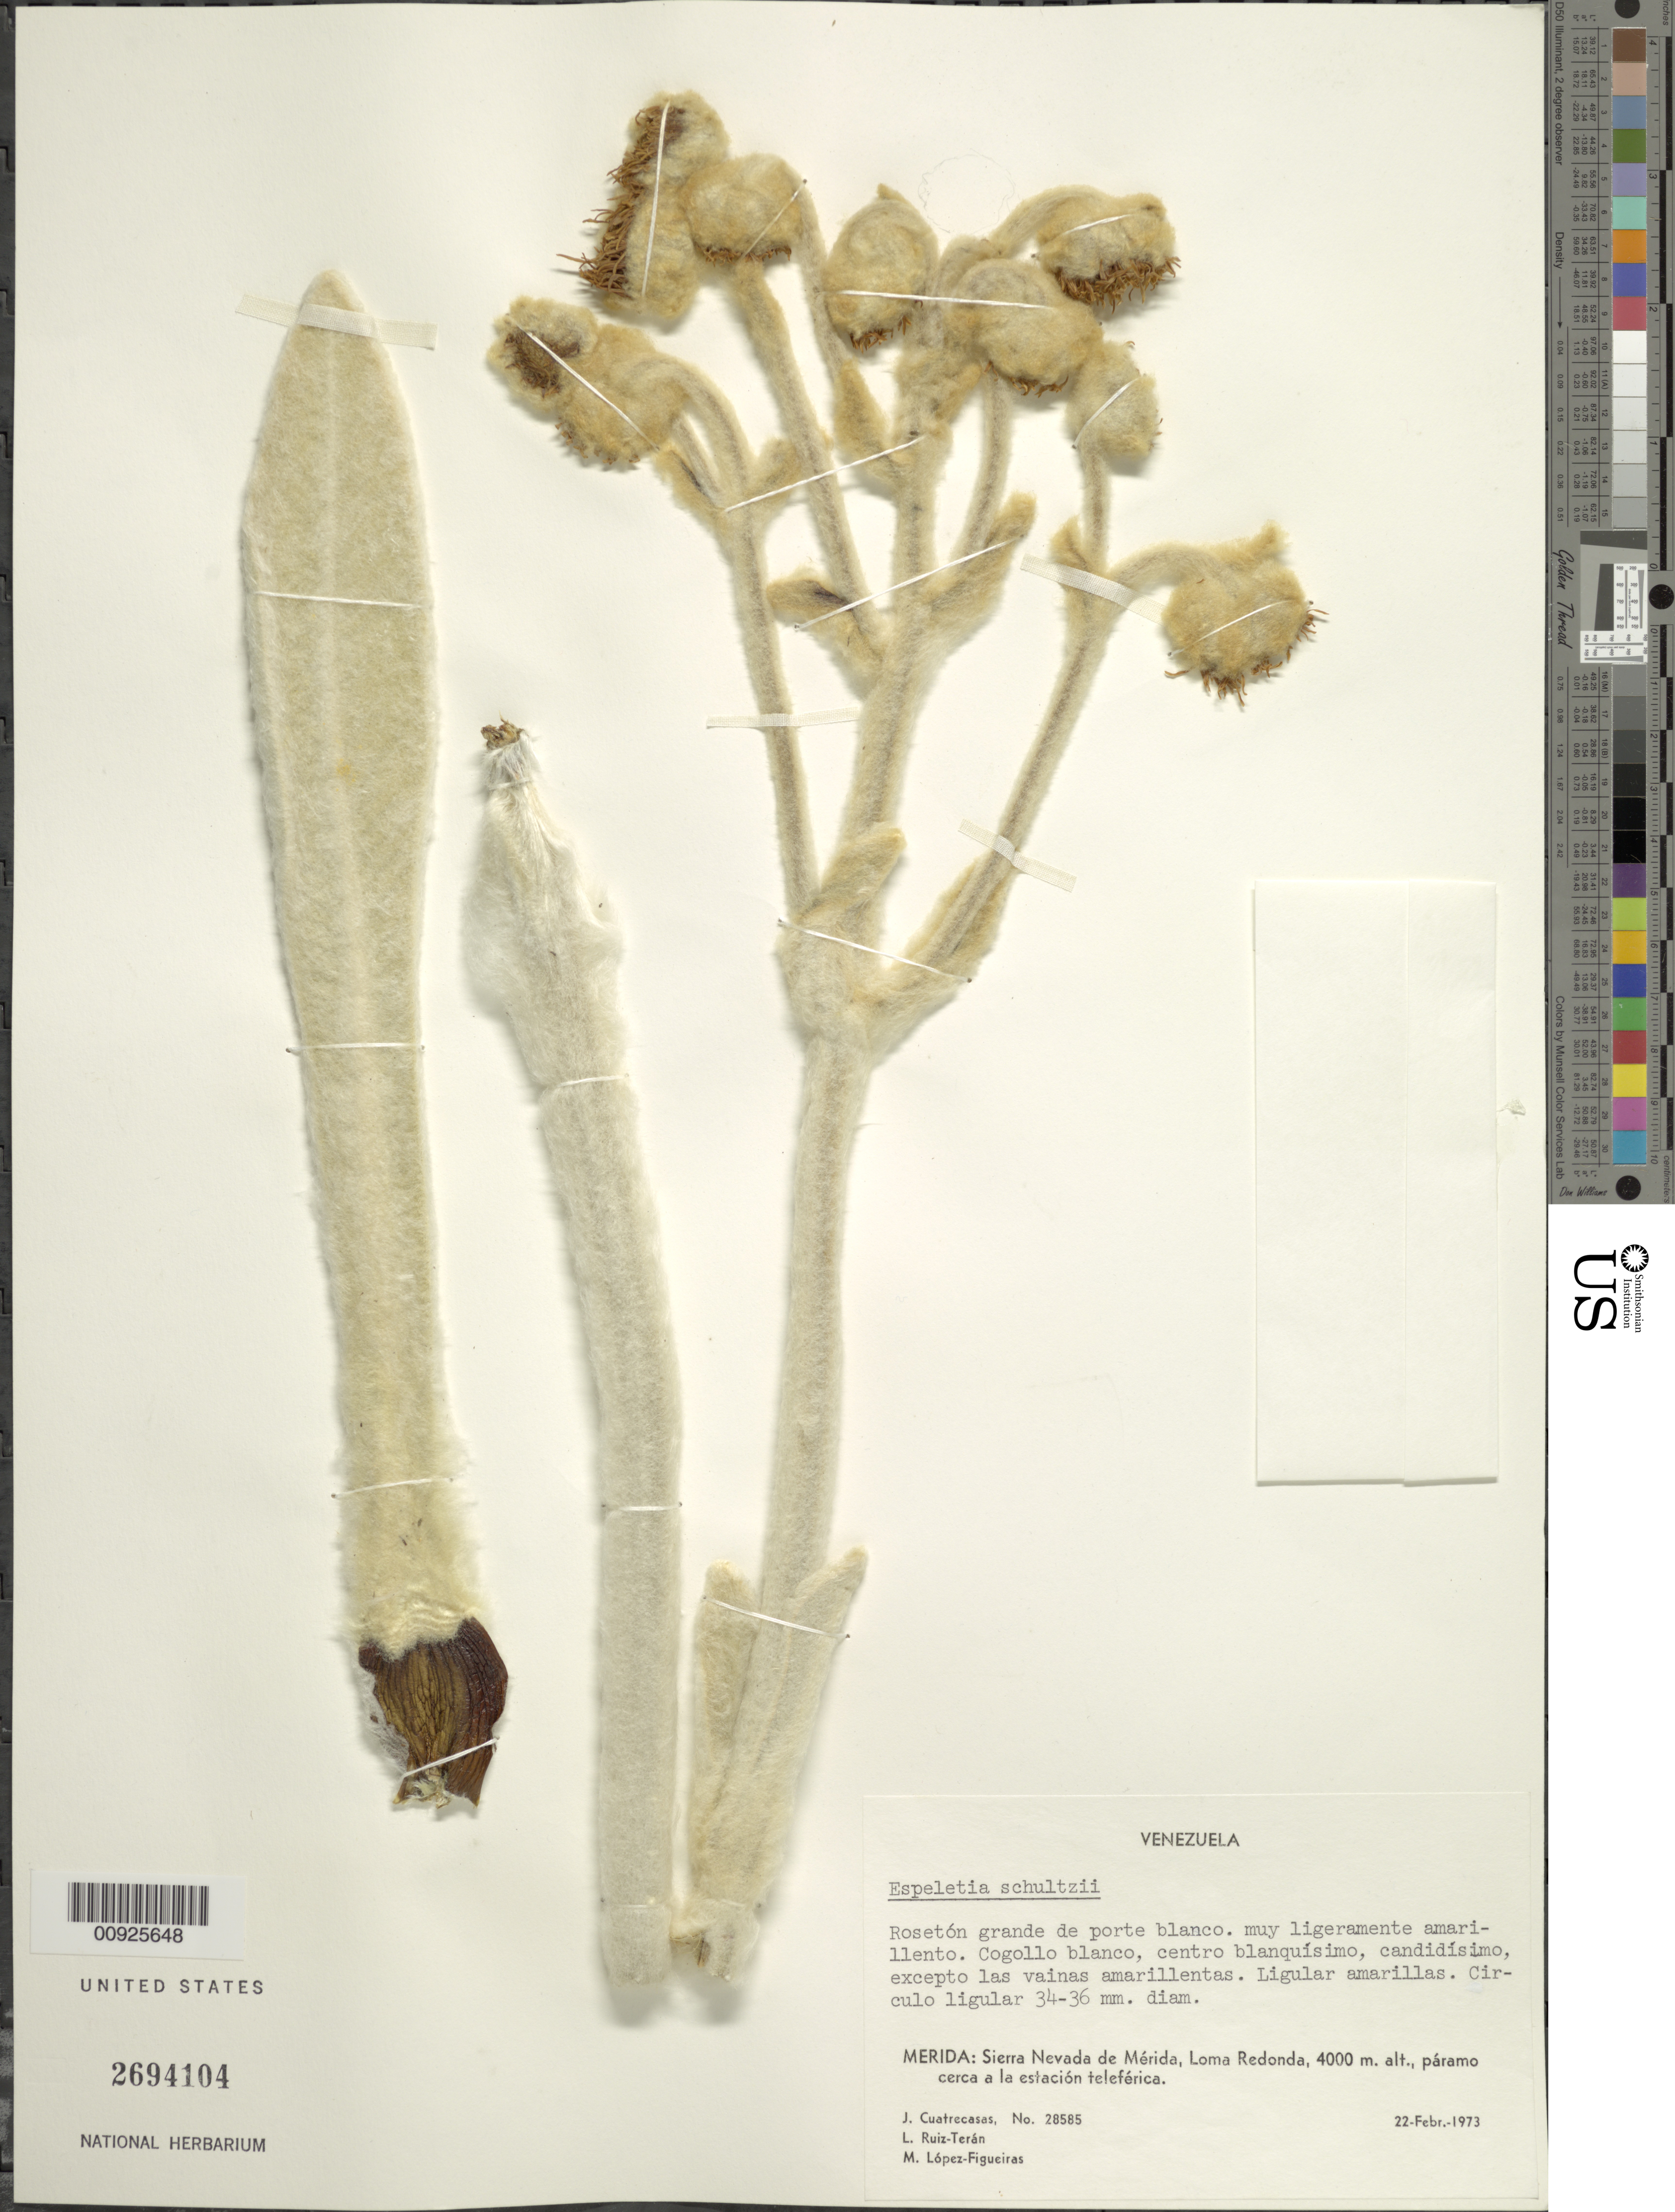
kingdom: Plantae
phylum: Tracheophyta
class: Magnoliopsida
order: Asterales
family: Asteraceae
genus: Espeletia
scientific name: Espeletia schultzii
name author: Wedd.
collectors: J. Cuatrecasas, L. E. Ruíz-Terán & M. López Figueiras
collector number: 28585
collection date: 1973-02-22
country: Venezuela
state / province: Mérida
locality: Sierra Nevada de Mérida, Loma Redonda, páramo cerca a la estación teleférica.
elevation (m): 4000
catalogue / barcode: US 2694104